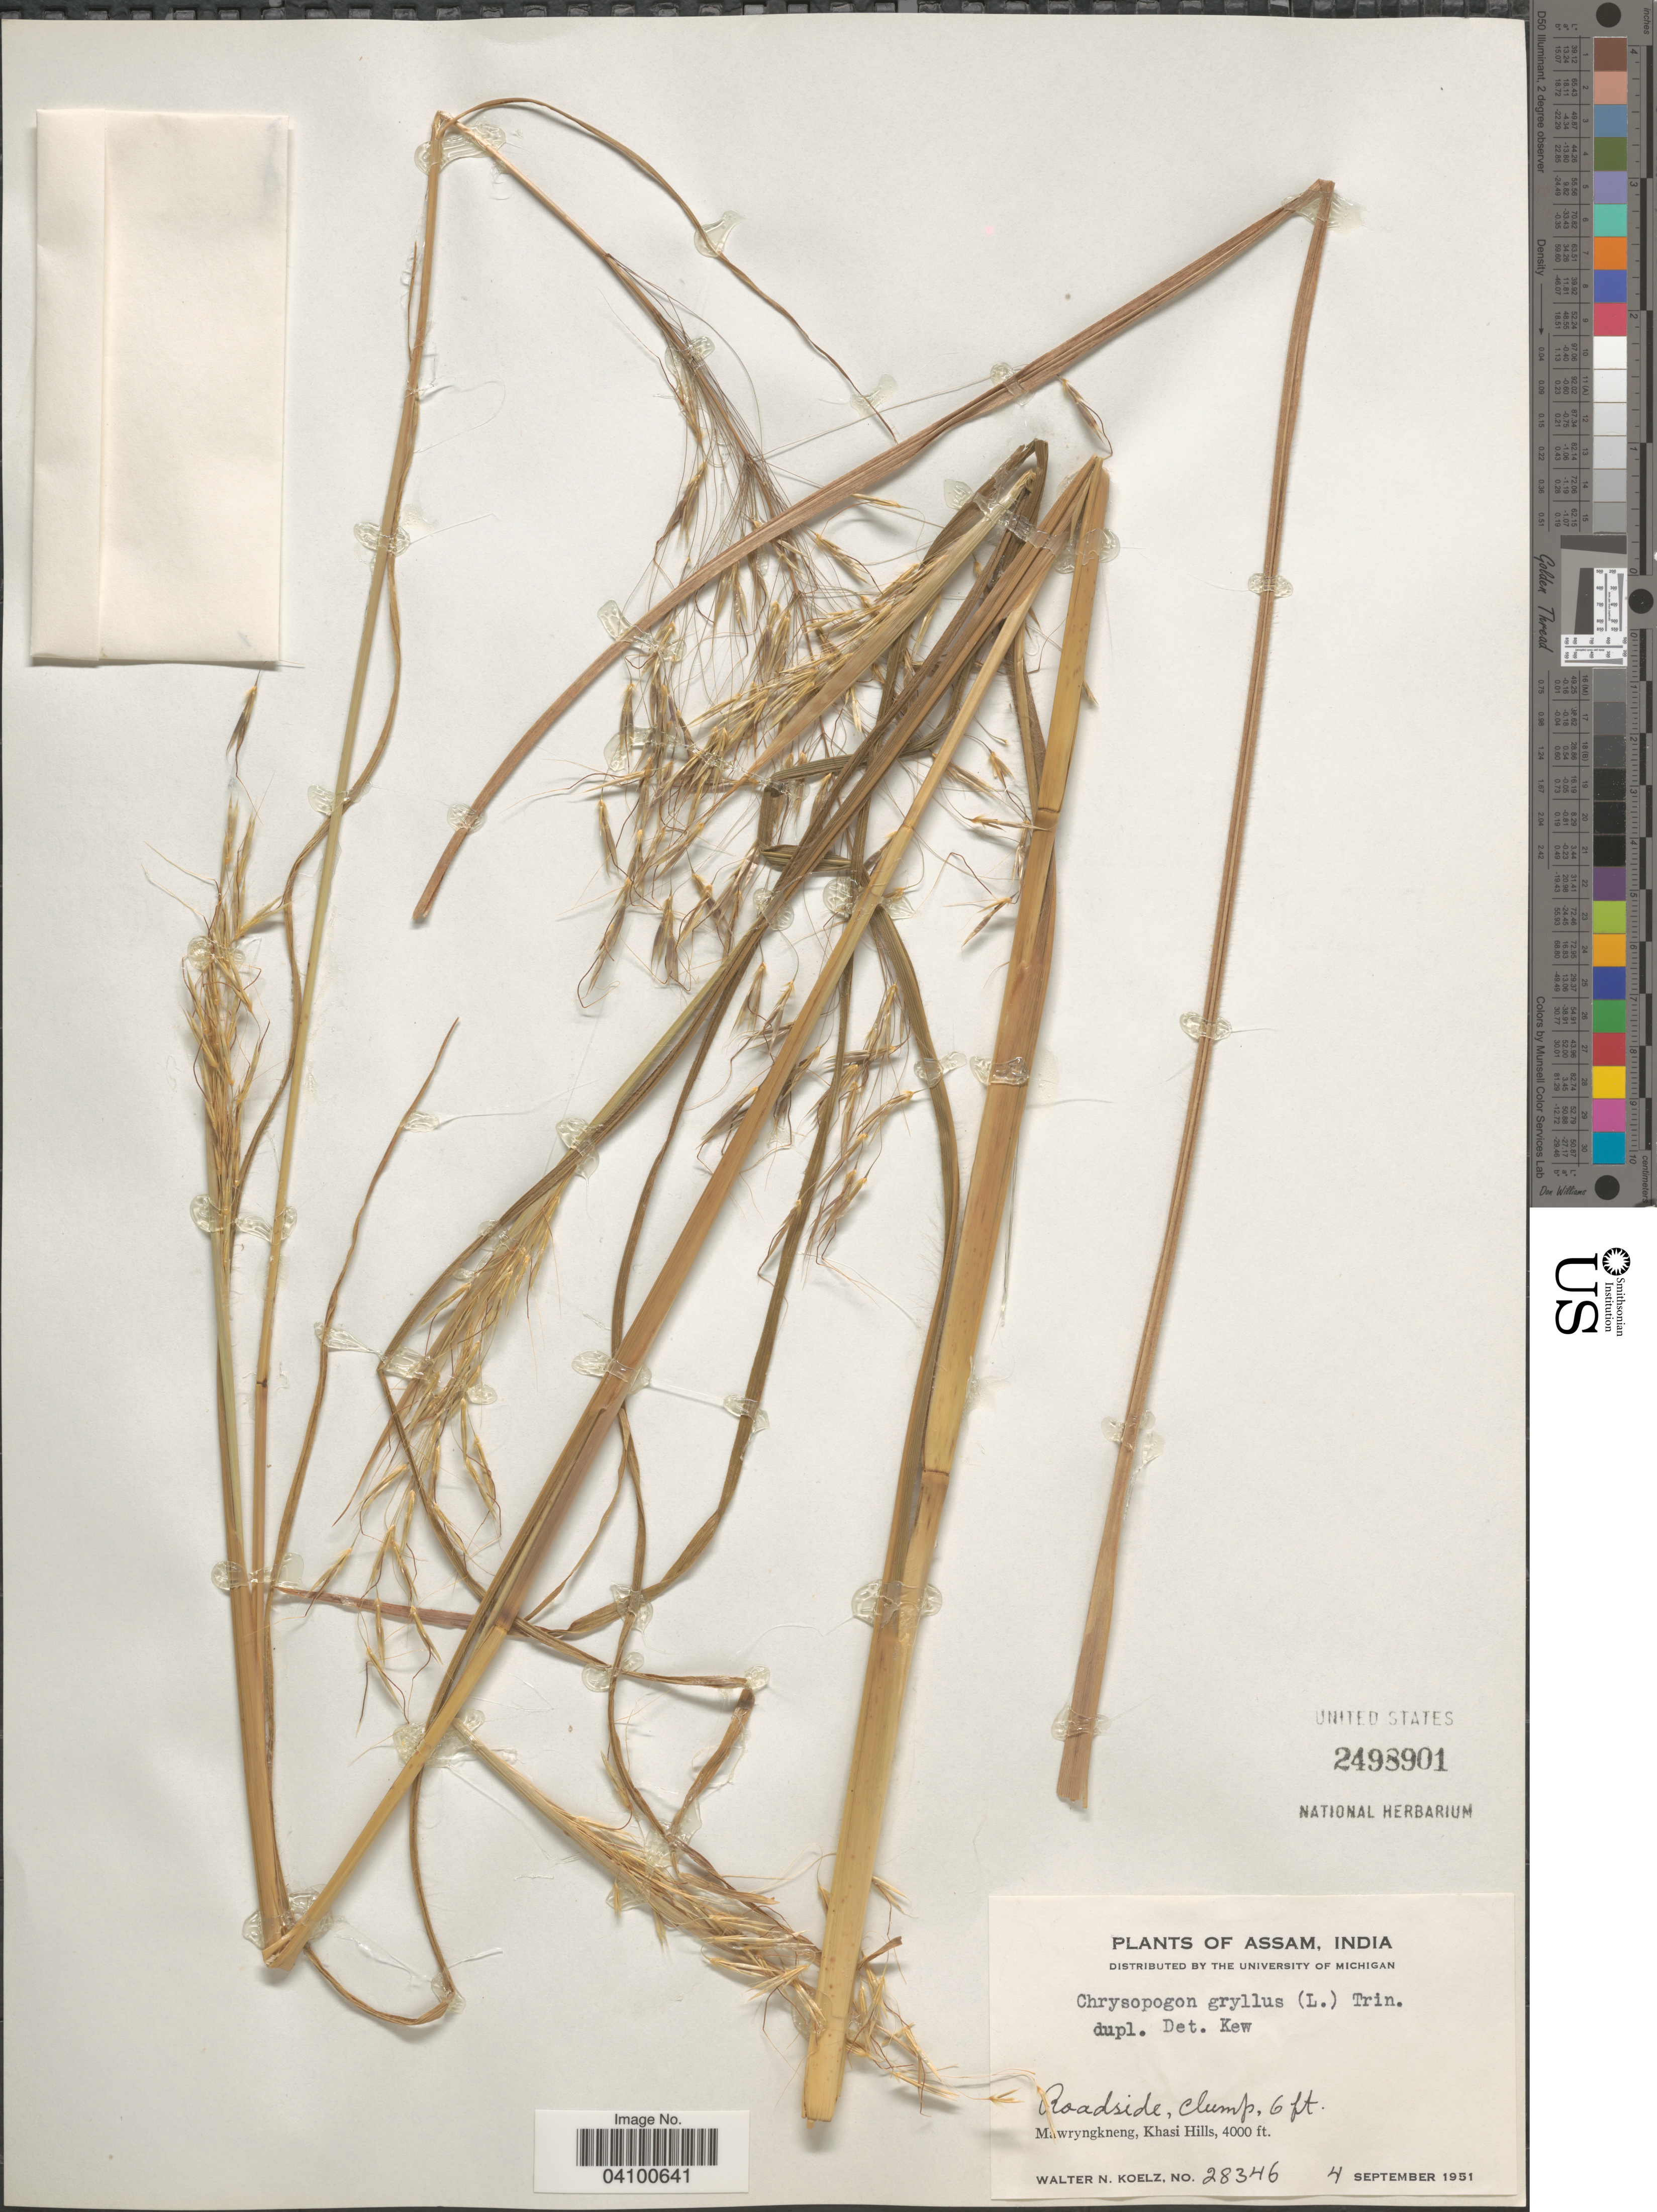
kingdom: Plantae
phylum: Tracheophyta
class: Liliopsida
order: Poales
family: Poaceae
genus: Chrysopogon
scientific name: Chrysopogon gryllus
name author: (L.) Trin.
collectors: W. N. Koelz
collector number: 28346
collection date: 1951-09-04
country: India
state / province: Assam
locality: Mawryngkneng, Khasi Hills.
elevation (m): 1219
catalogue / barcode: US 2498901